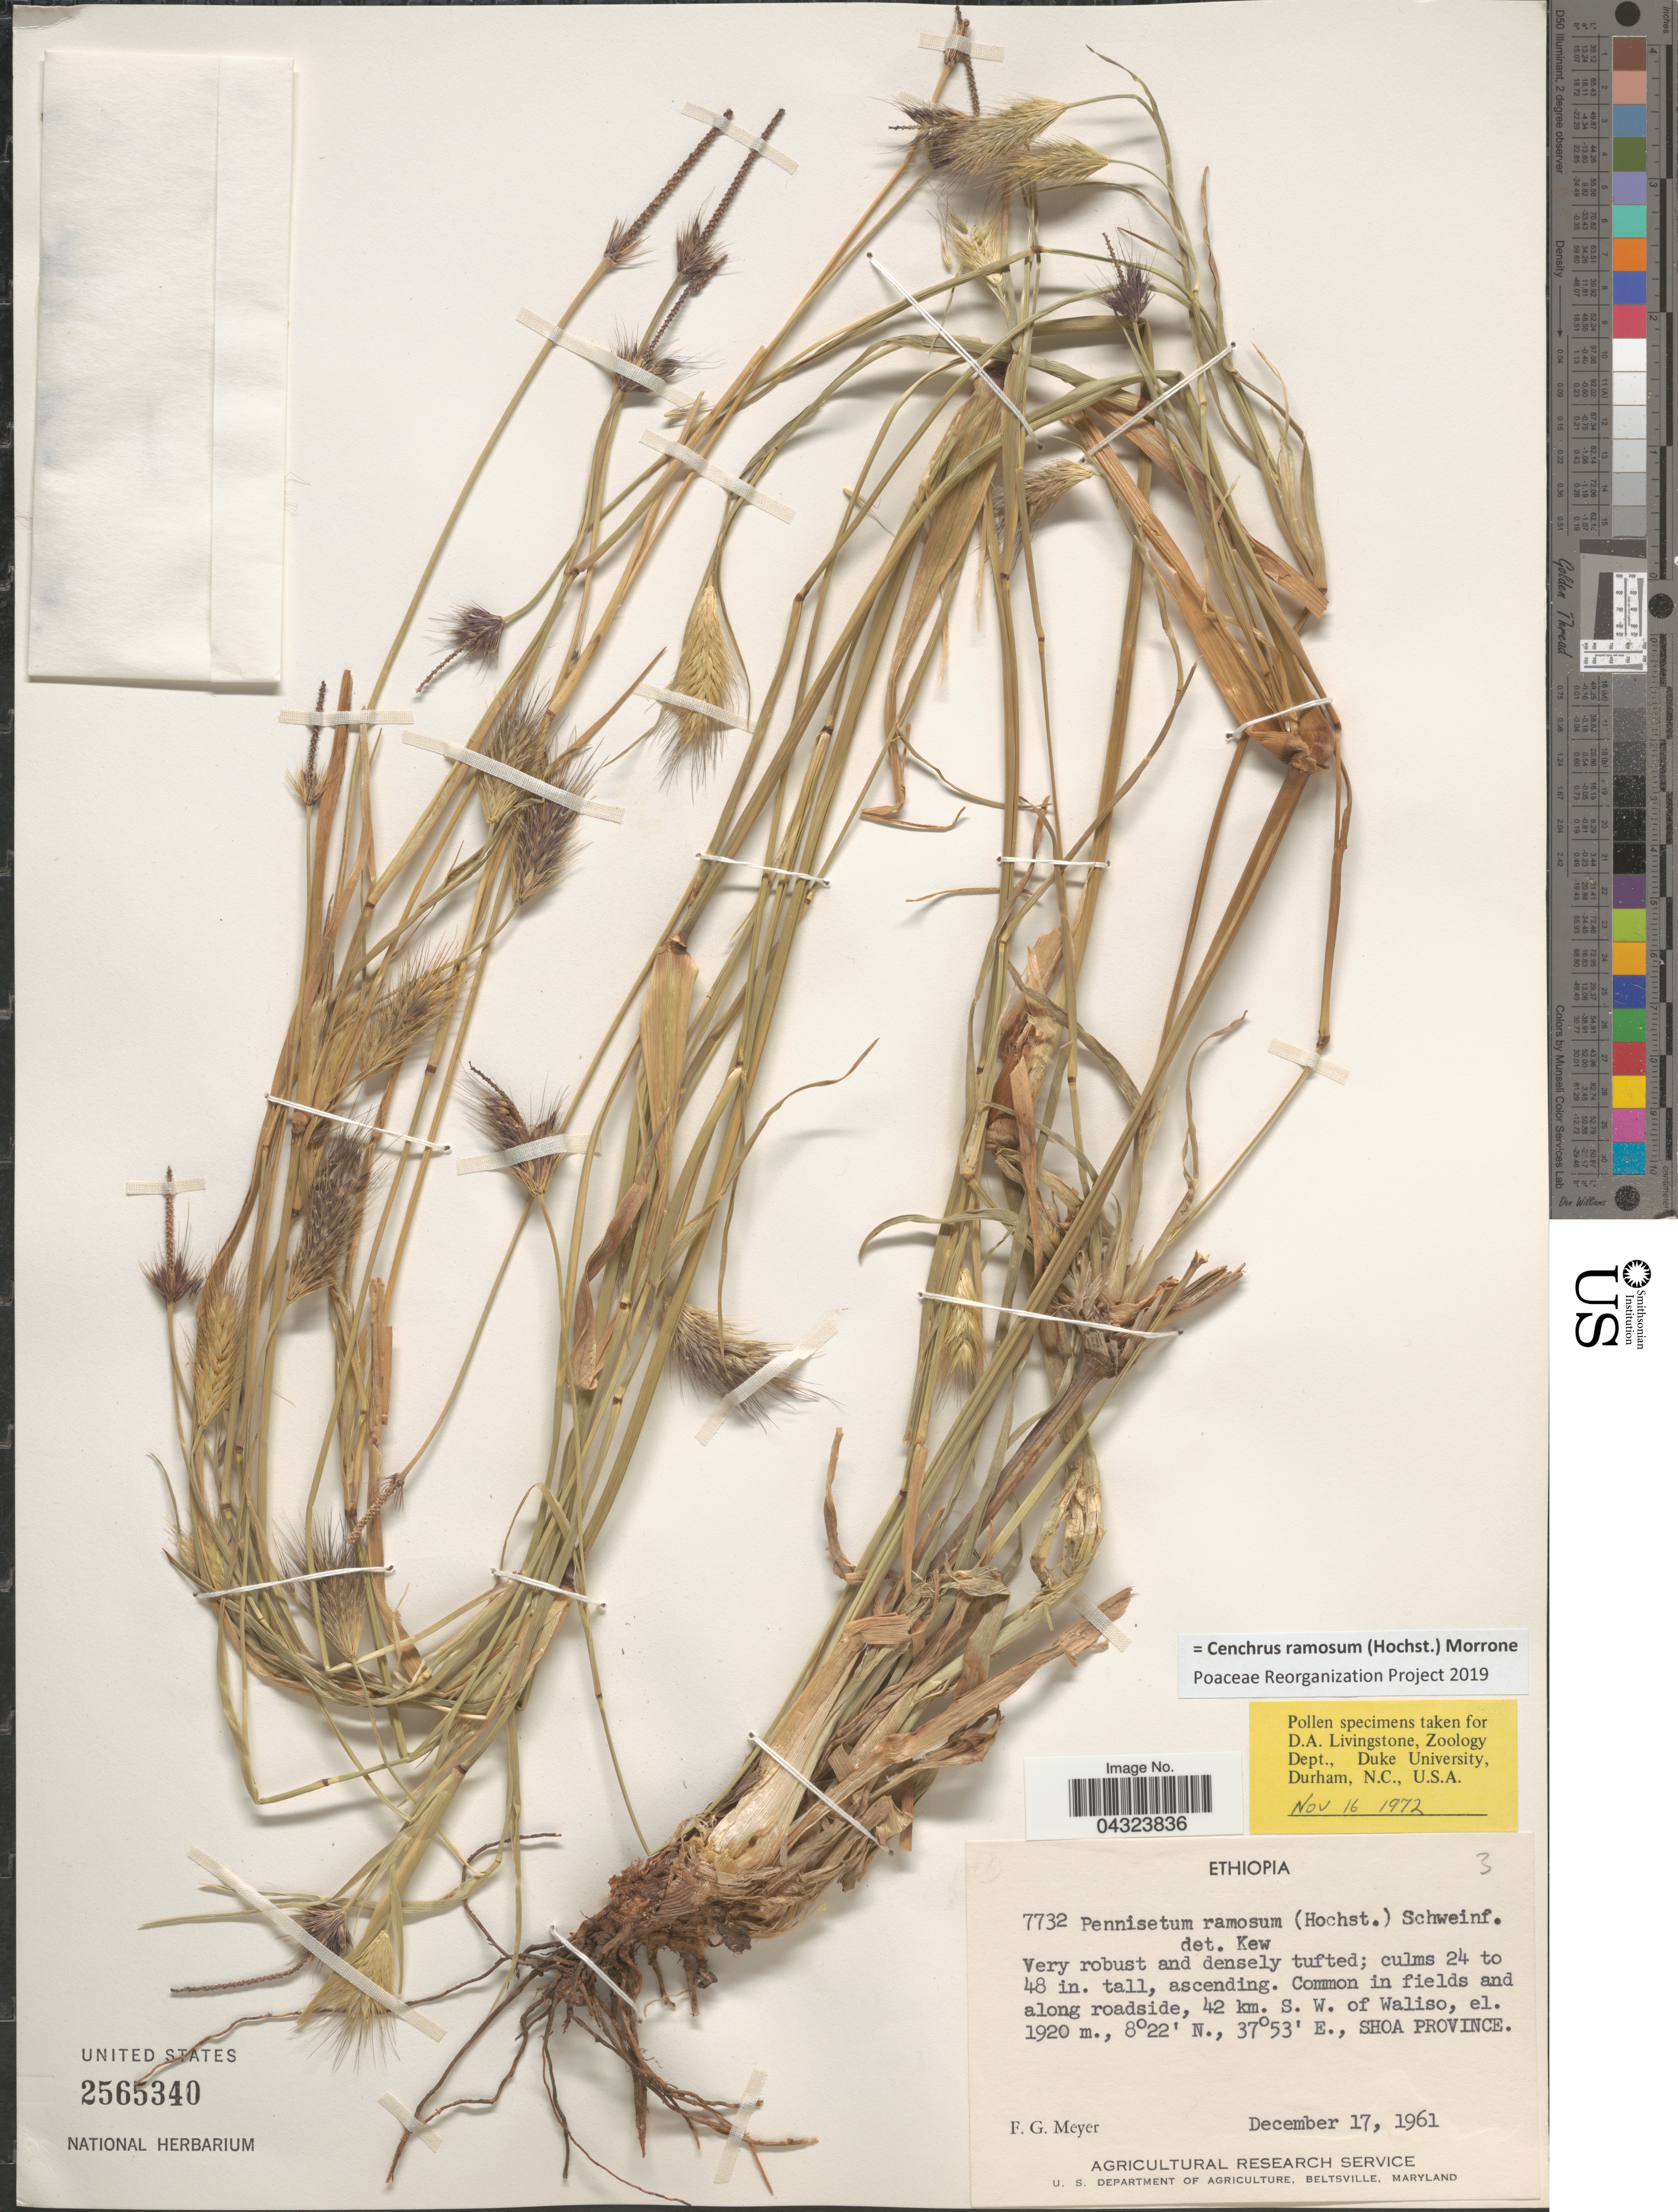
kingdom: Plantae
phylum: Tracheophyta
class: Liliopsida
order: Poales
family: Poaceae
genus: Cenchrus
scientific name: Cenchrus ramosum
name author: (Hochst.) Morrone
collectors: F. G. Meyer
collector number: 7732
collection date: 1961-12-17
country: Ethiopia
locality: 42 km. S. W. of Waliso, Shoa Province.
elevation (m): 1920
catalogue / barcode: US 2565340